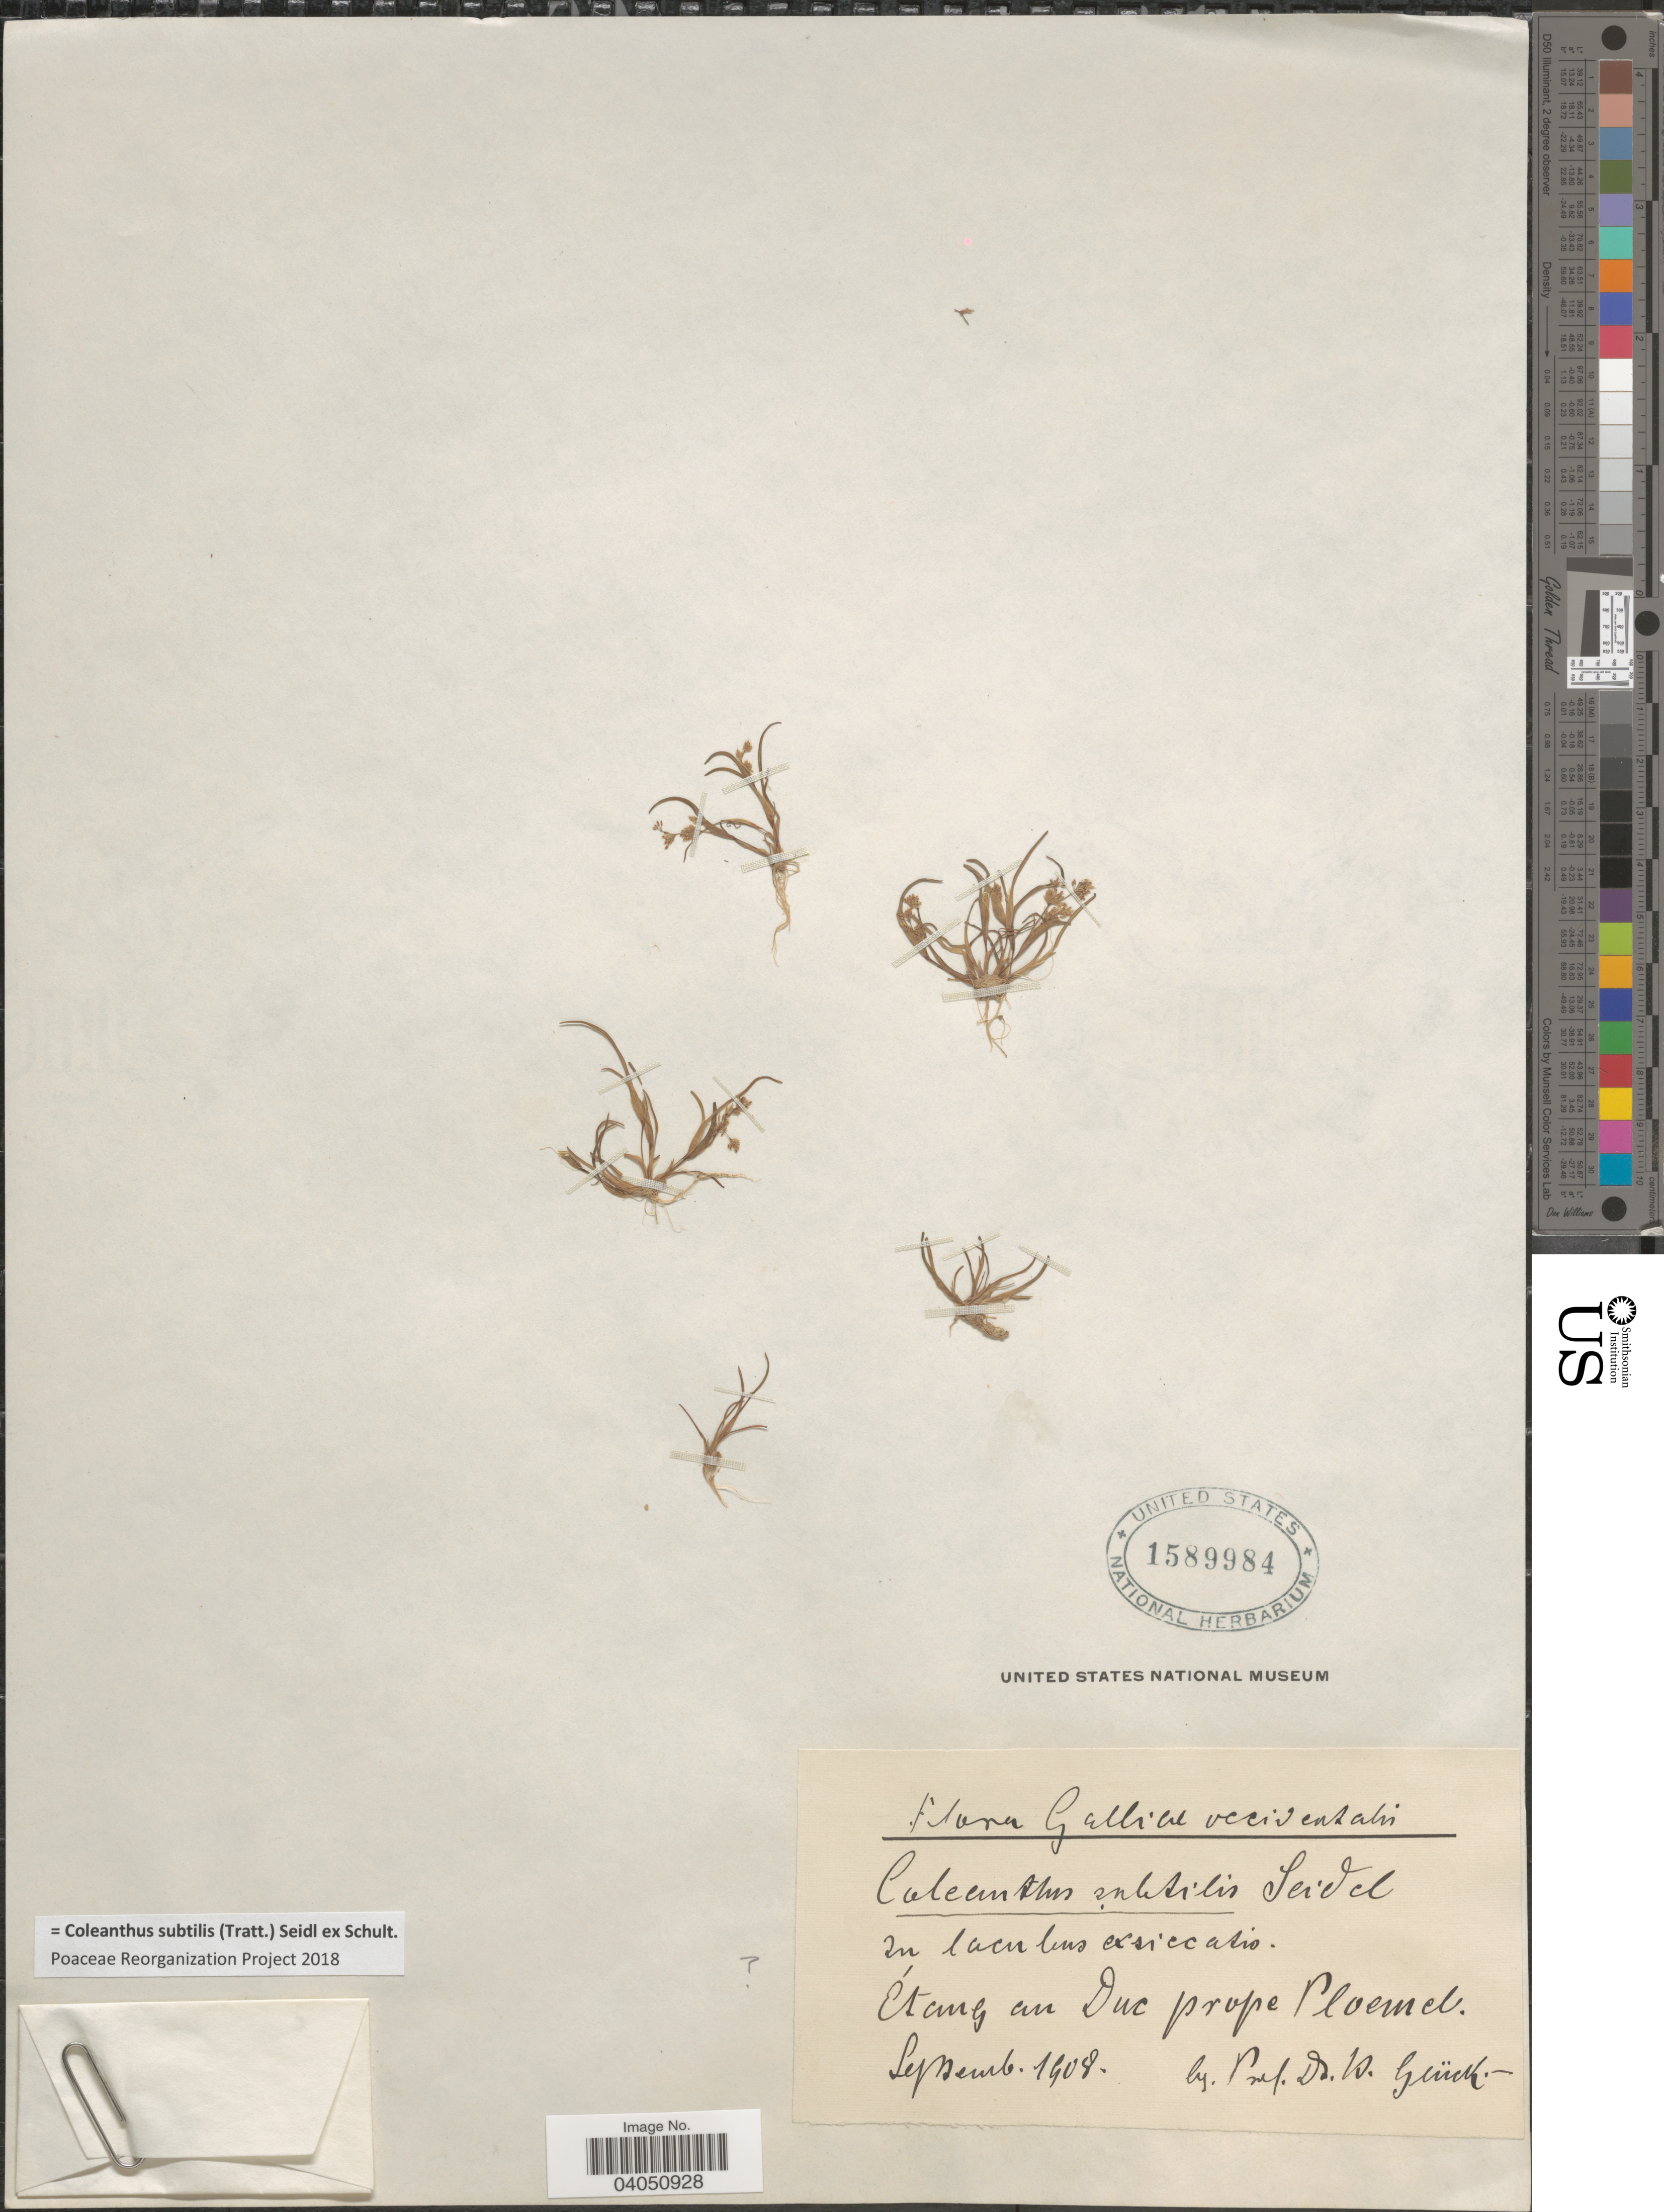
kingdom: Plantae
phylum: Tracheophyta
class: Liliopsida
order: Poales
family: Poaceae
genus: Coleanthus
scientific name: Coleanthus subtilis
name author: (Tratt.) Seidl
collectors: P. Glück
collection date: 1908-09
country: France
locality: Galliae occidentalis. In lacubus exsiccasbis. Etang an Duc prope Ploemel.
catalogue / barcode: US 1589984